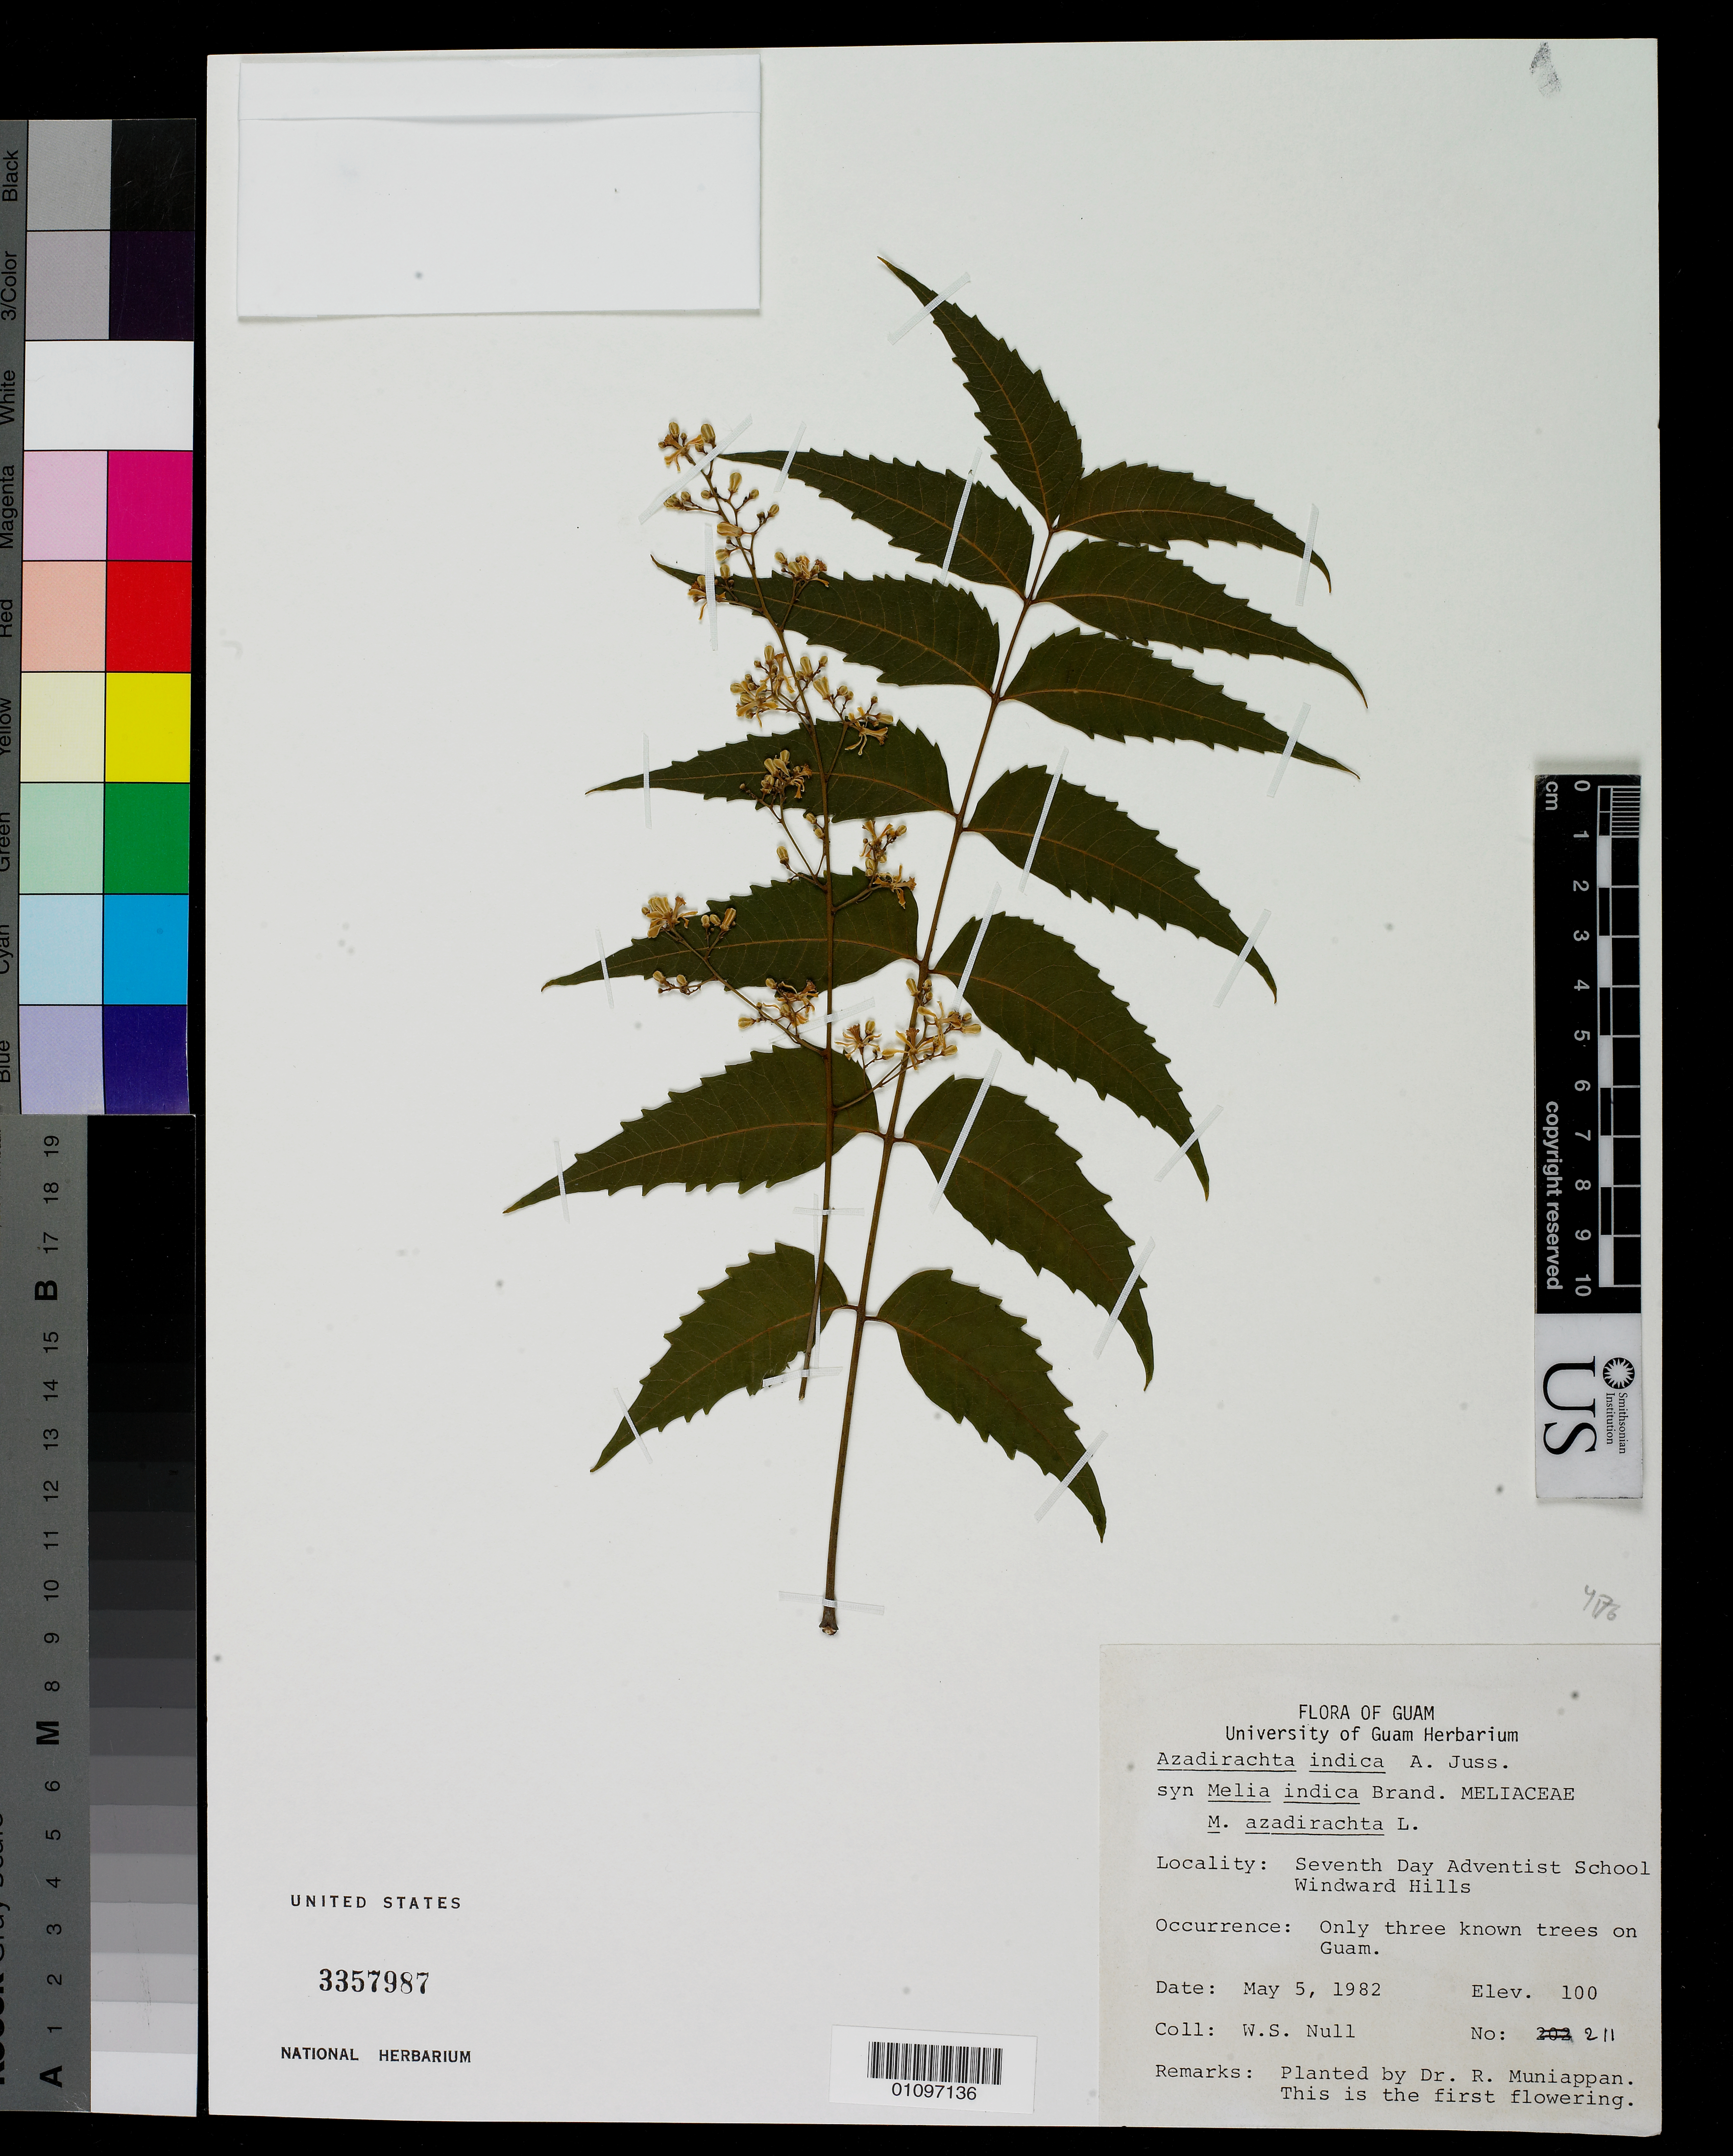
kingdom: Plantae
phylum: Tracheophyta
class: Magnoliopsida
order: Sapindales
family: Meliaceae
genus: Azadirachta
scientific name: Azadirachta indica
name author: A. Juss.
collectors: W. Null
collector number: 211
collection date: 1982-05-05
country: Guam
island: Guam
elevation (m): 100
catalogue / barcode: US 3357987